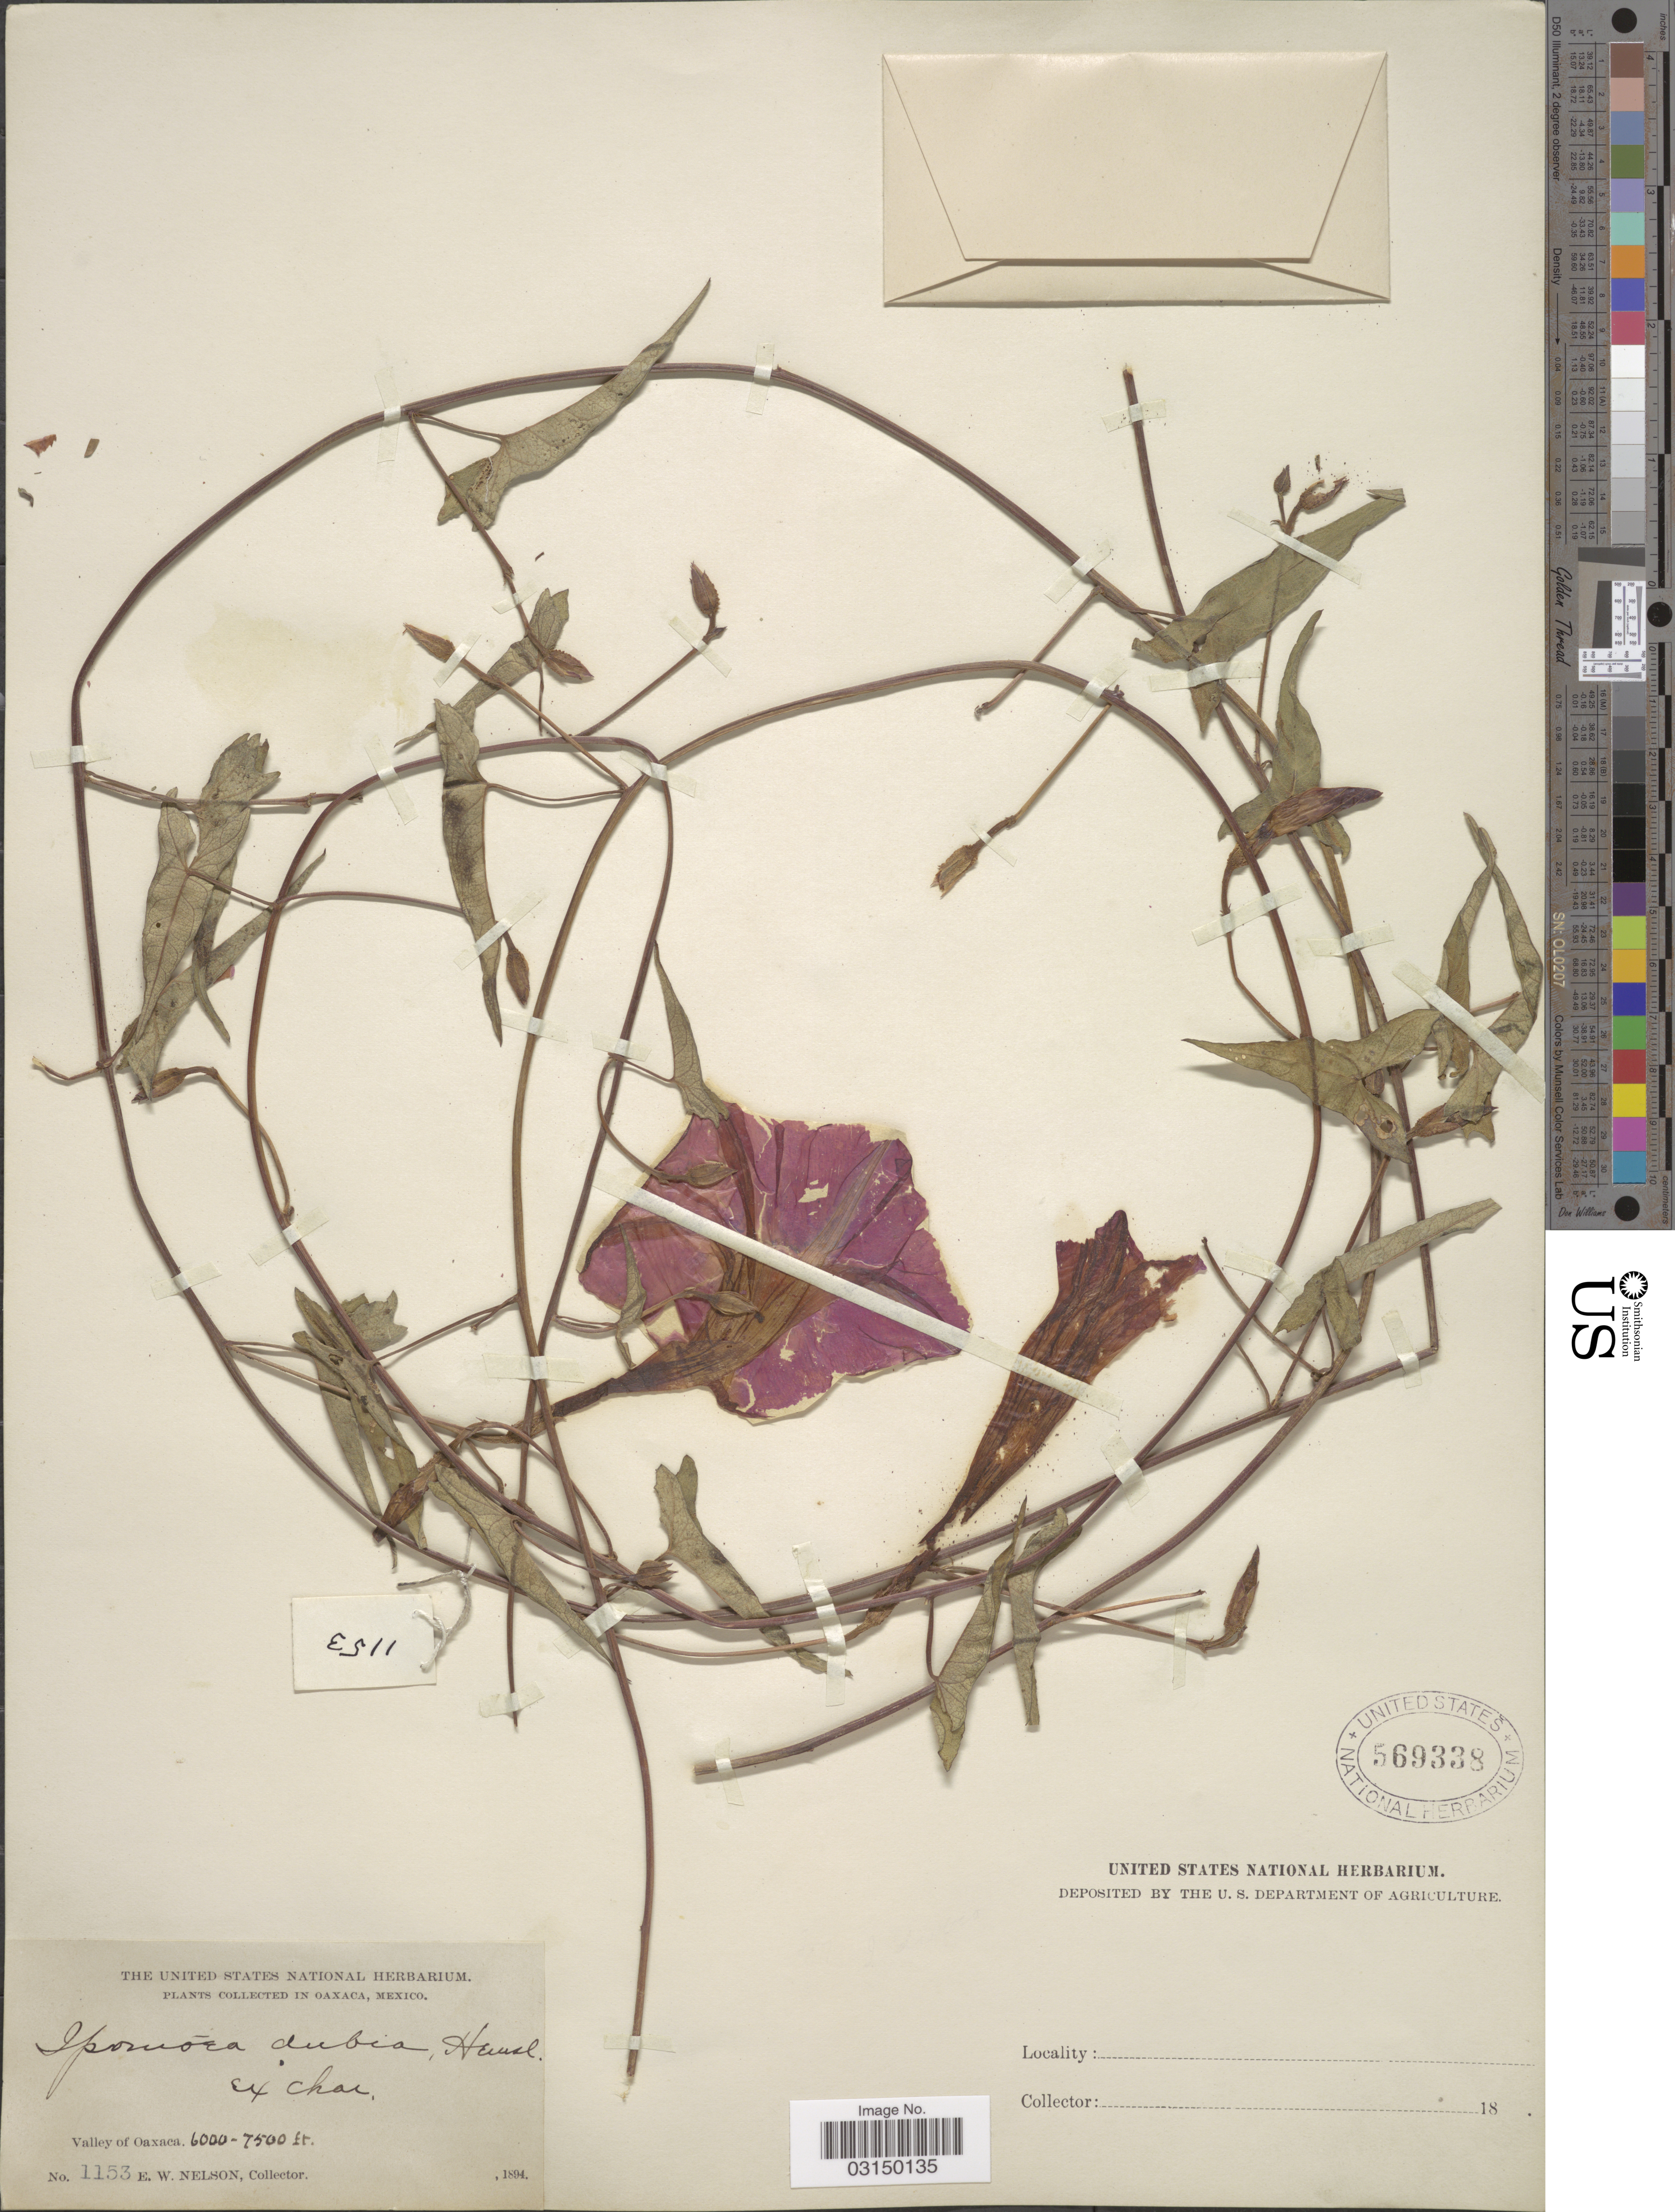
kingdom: Plantae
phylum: Tracheophyta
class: Magnoliopsida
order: Solanales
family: Convolvulaceae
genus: Ipomoea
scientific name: Ipomoea elongata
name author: Choisy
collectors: E. W. Nelson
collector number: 1153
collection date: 1894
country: Mexico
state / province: Oaxaca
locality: Valley of Oaxaca.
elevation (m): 1829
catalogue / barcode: US 569338